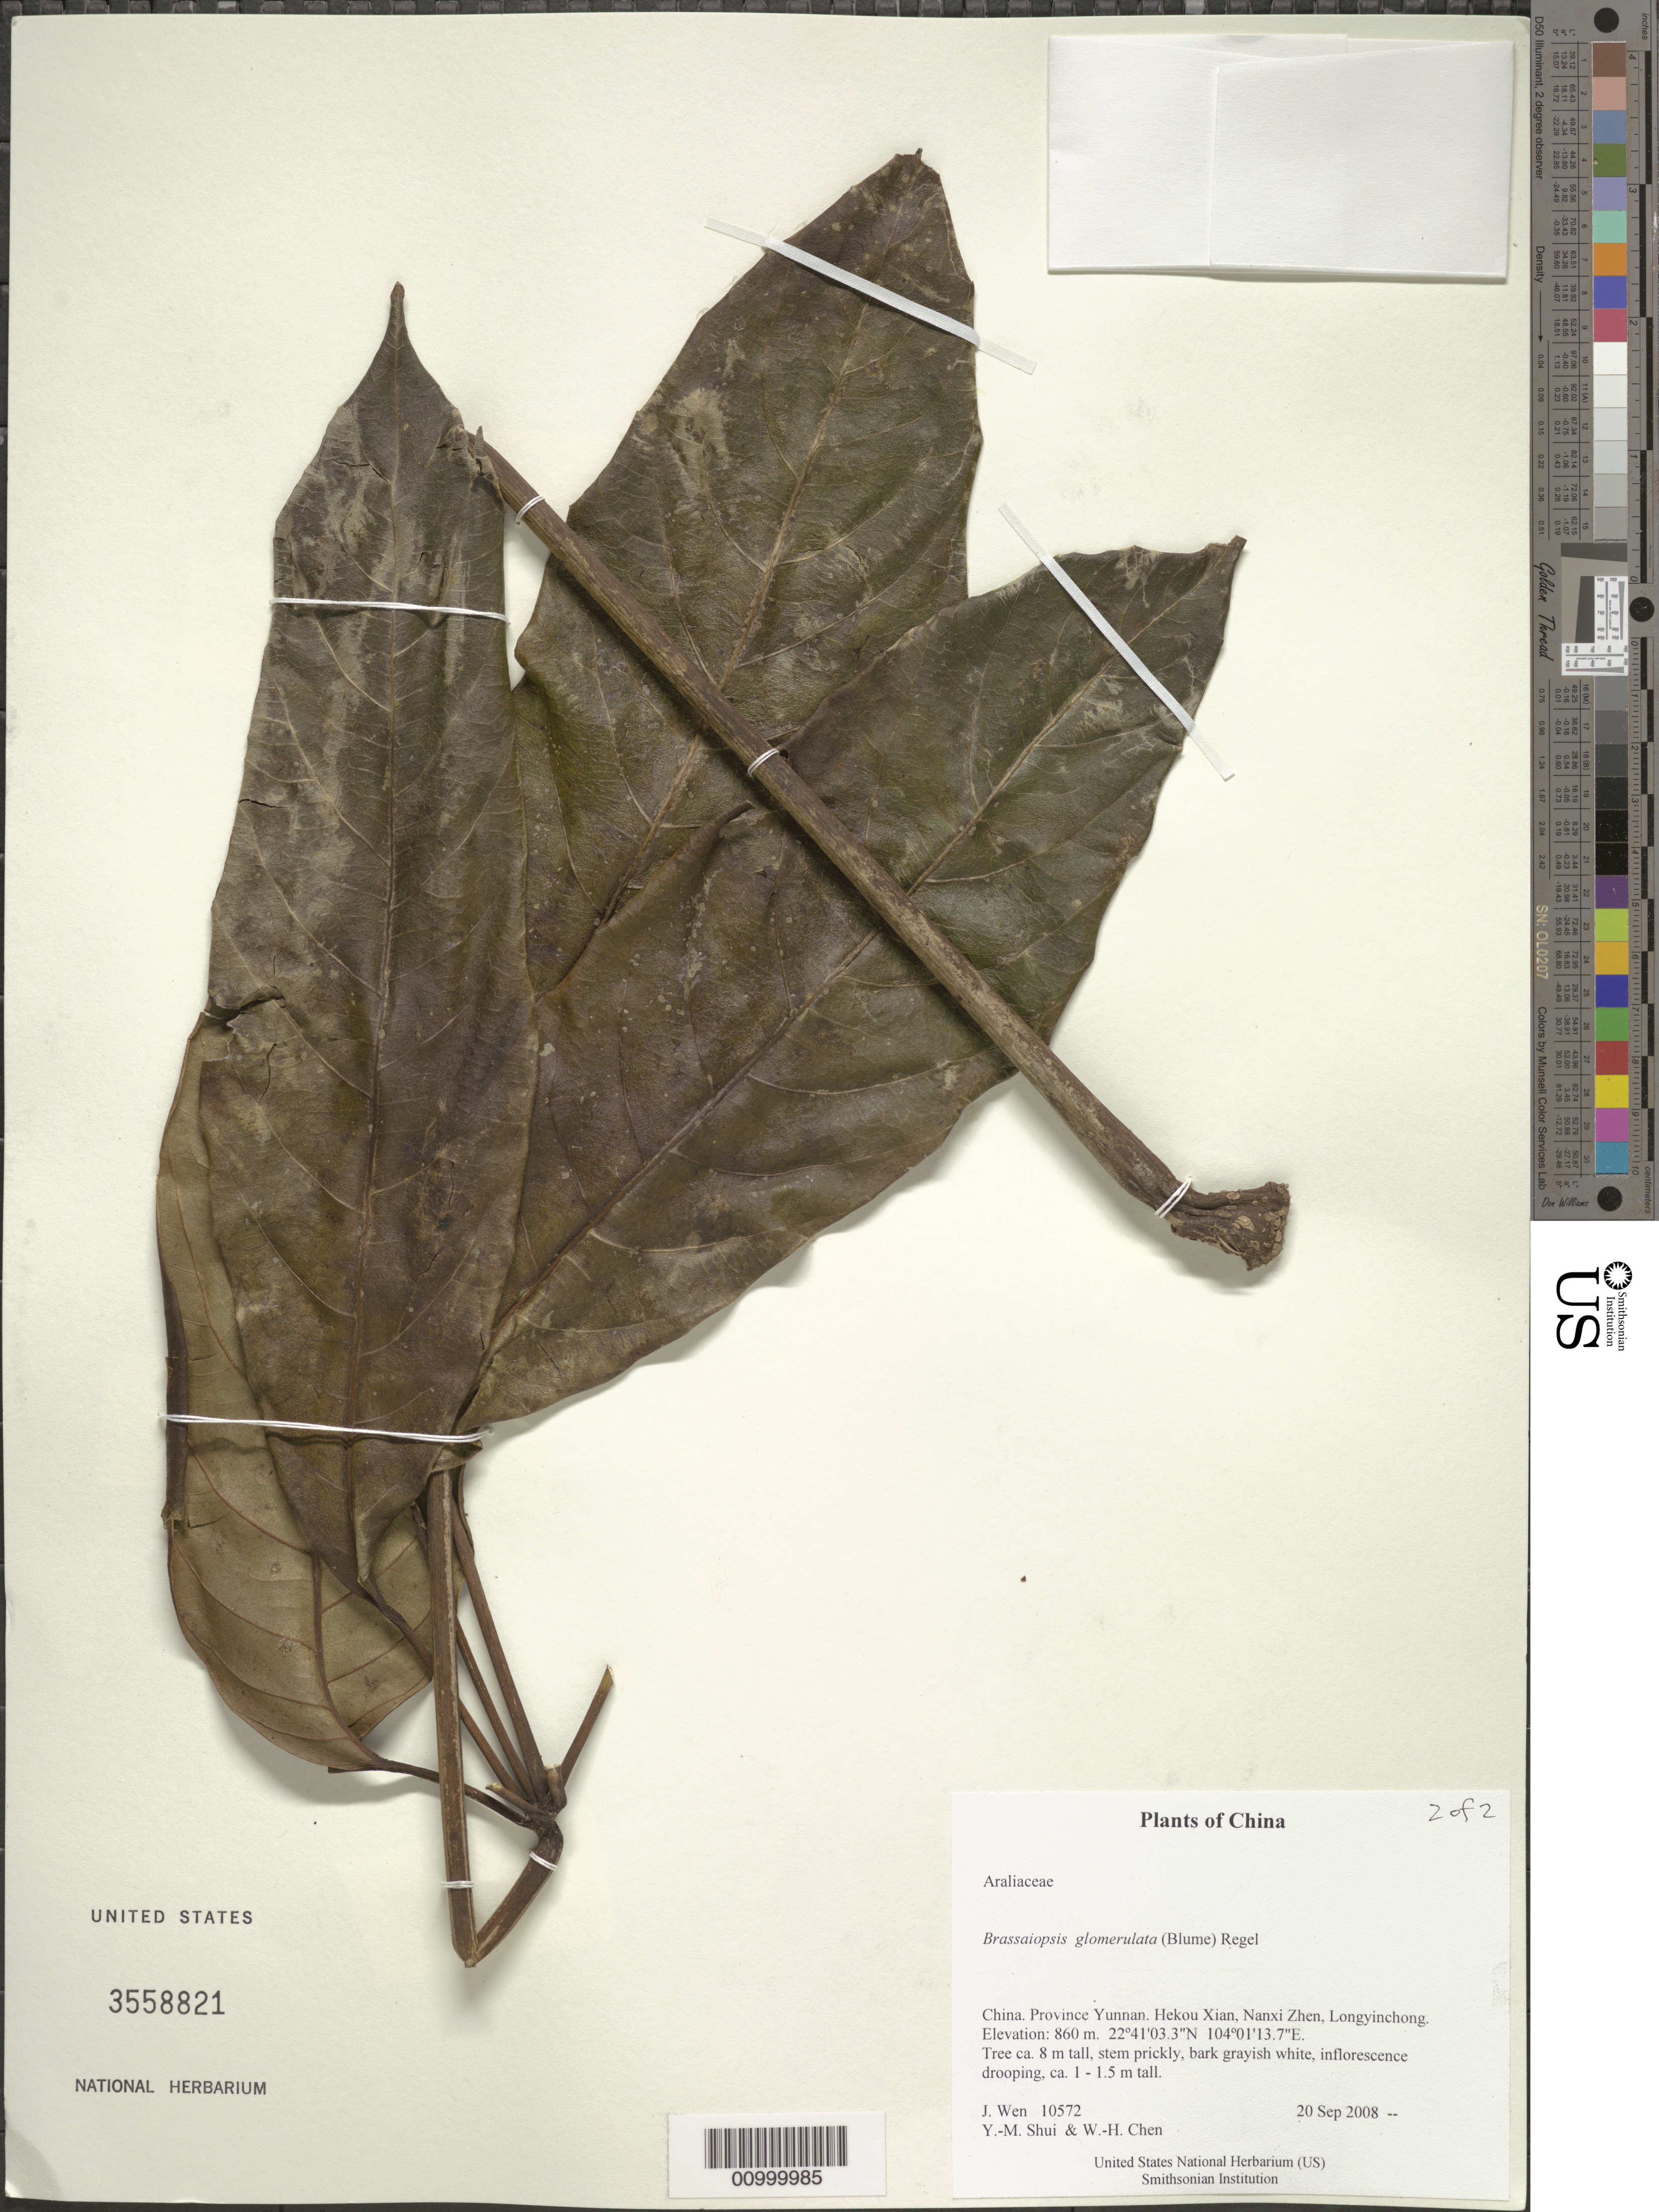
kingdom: Plantae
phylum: Tracheophyta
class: Magnoliopsida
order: Apiales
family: Araliaceae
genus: Brassaiopsis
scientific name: Brassaiopsis glomerulata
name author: (Blume) Regel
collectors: J. Wen, Y. Shui & W. Chen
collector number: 10572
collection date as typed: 20 Sep 2008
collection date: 2008-09-20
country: China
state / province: Yunnan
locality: Hekou Xian, Nanxi Zhen, Longyinchong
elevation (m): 860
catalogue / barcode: US 3558821